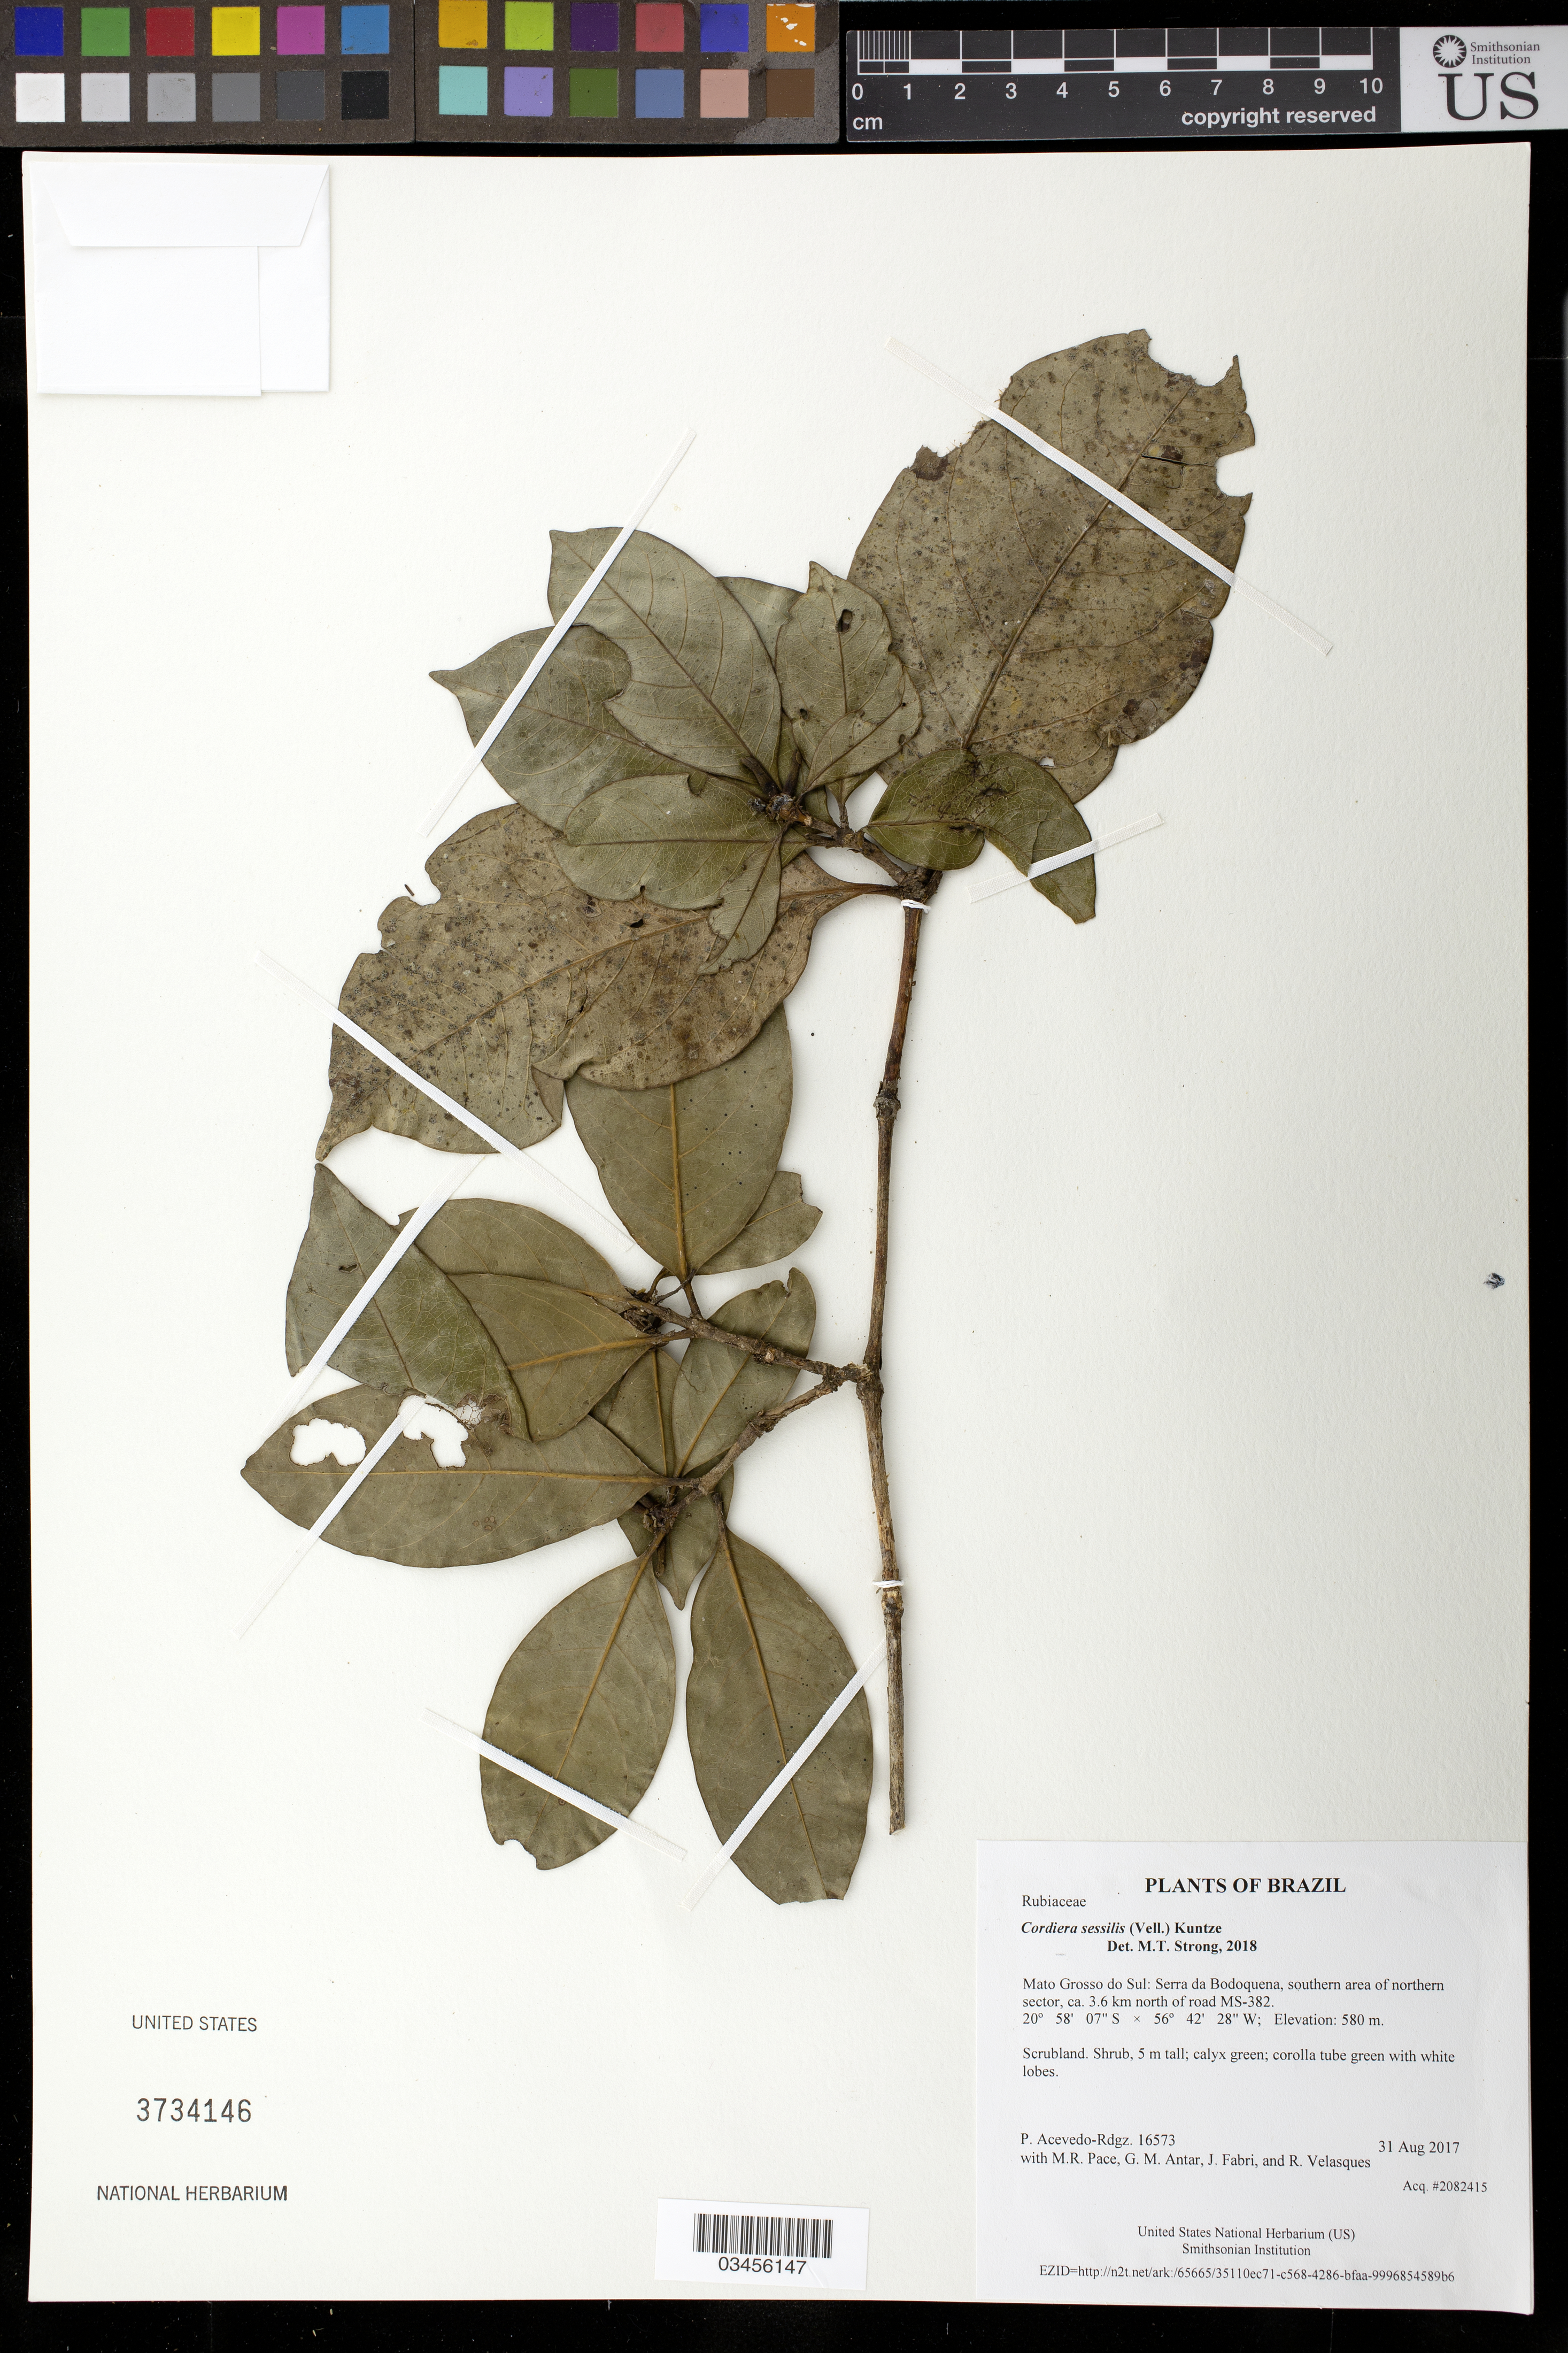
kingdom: Plantae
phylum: Tracheophyta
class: Magnoliopsida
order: Gentianales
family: Rubiaceae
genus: Cordiera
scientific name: Cordiera sessilis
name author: (Vell.) Kuntze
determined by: Strong, Mark T., (BOT), Smithsonian Institution - National Museum of Natural History (UNITED STATES)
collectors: P. Acevedo-Rodr., M. R. Pace, G. M. Antar, J. Fabri & R. Velasques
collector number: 16573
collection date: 2017-08-31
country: Brazil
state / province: Mato Grosso do Sul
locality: Serra da Bodoquena, southern area of northern sector, ca. 3.6 km north of road MS-382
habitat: Scrubland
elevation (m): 580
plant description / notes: US, NY, K, MO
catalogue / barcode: US 3734146